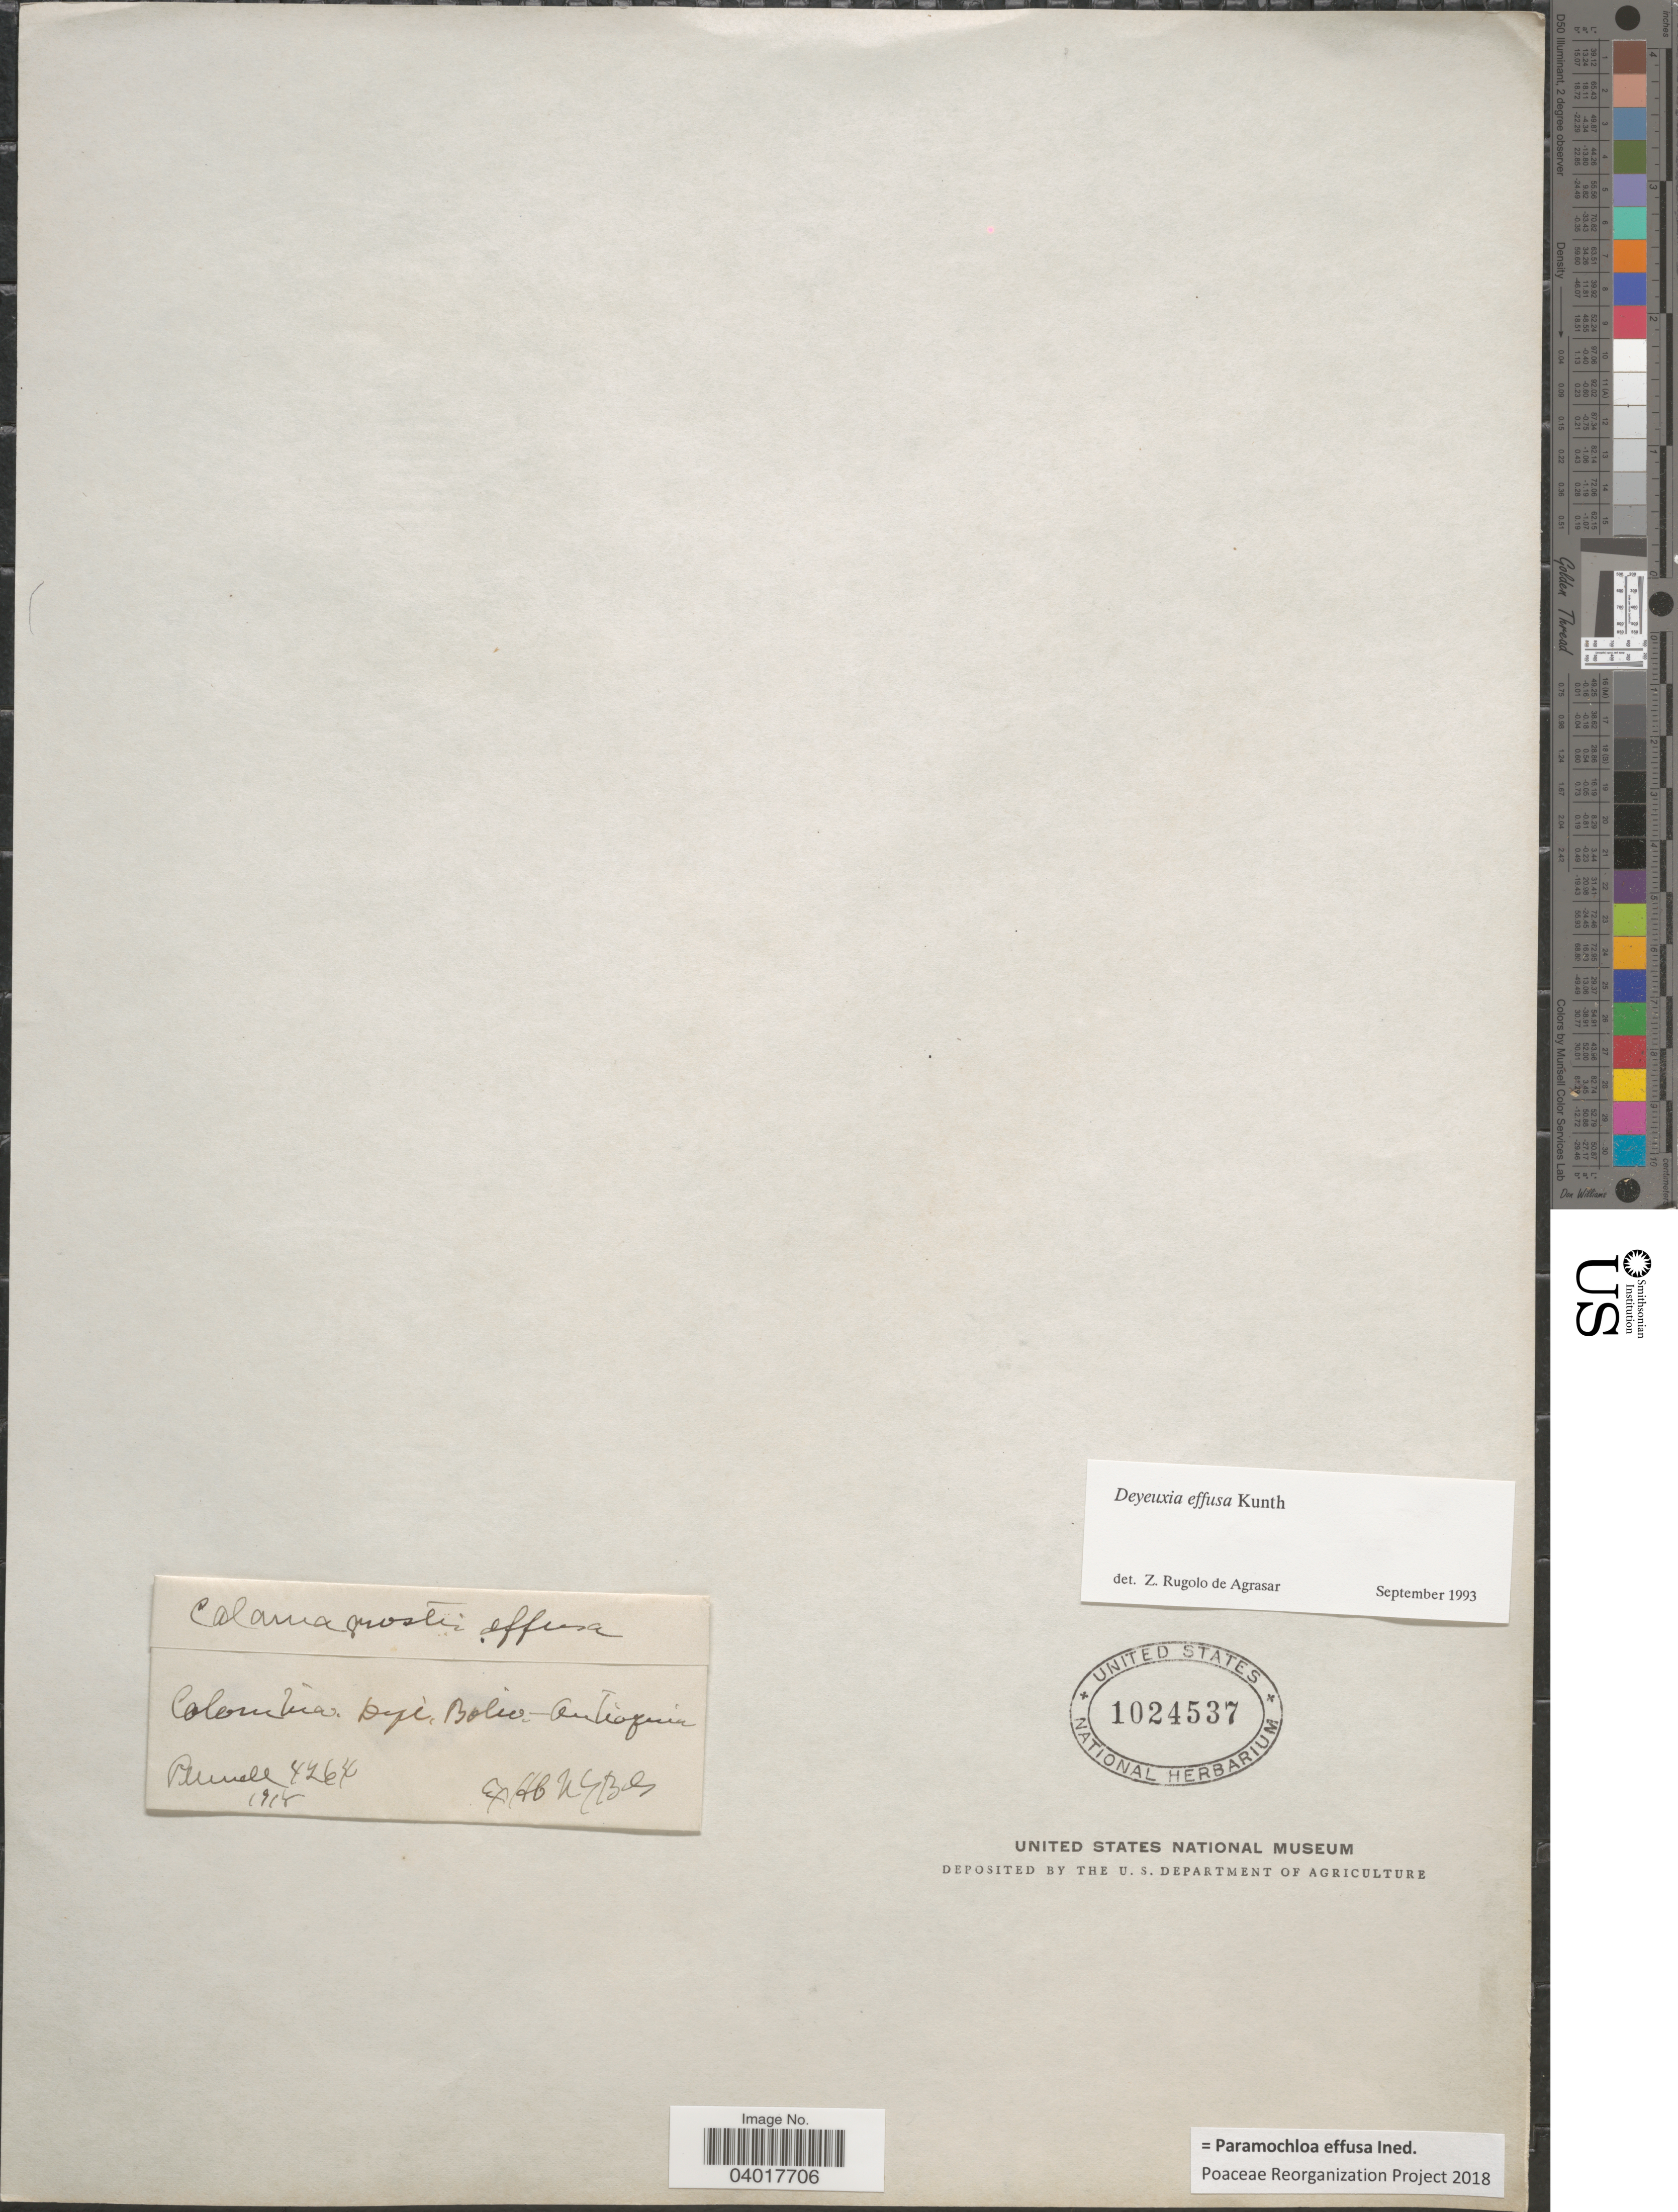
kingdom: Plantae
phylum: Tracheophyta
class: Liliopsida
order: Poales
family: Poaceae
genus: Paramochloa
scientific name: Paramochloa effusa ined.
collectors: -. Pennell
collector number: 4264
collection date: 1918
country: Colombia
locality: Dept. Boliv.-Antioquia.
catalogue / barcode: US 1024537